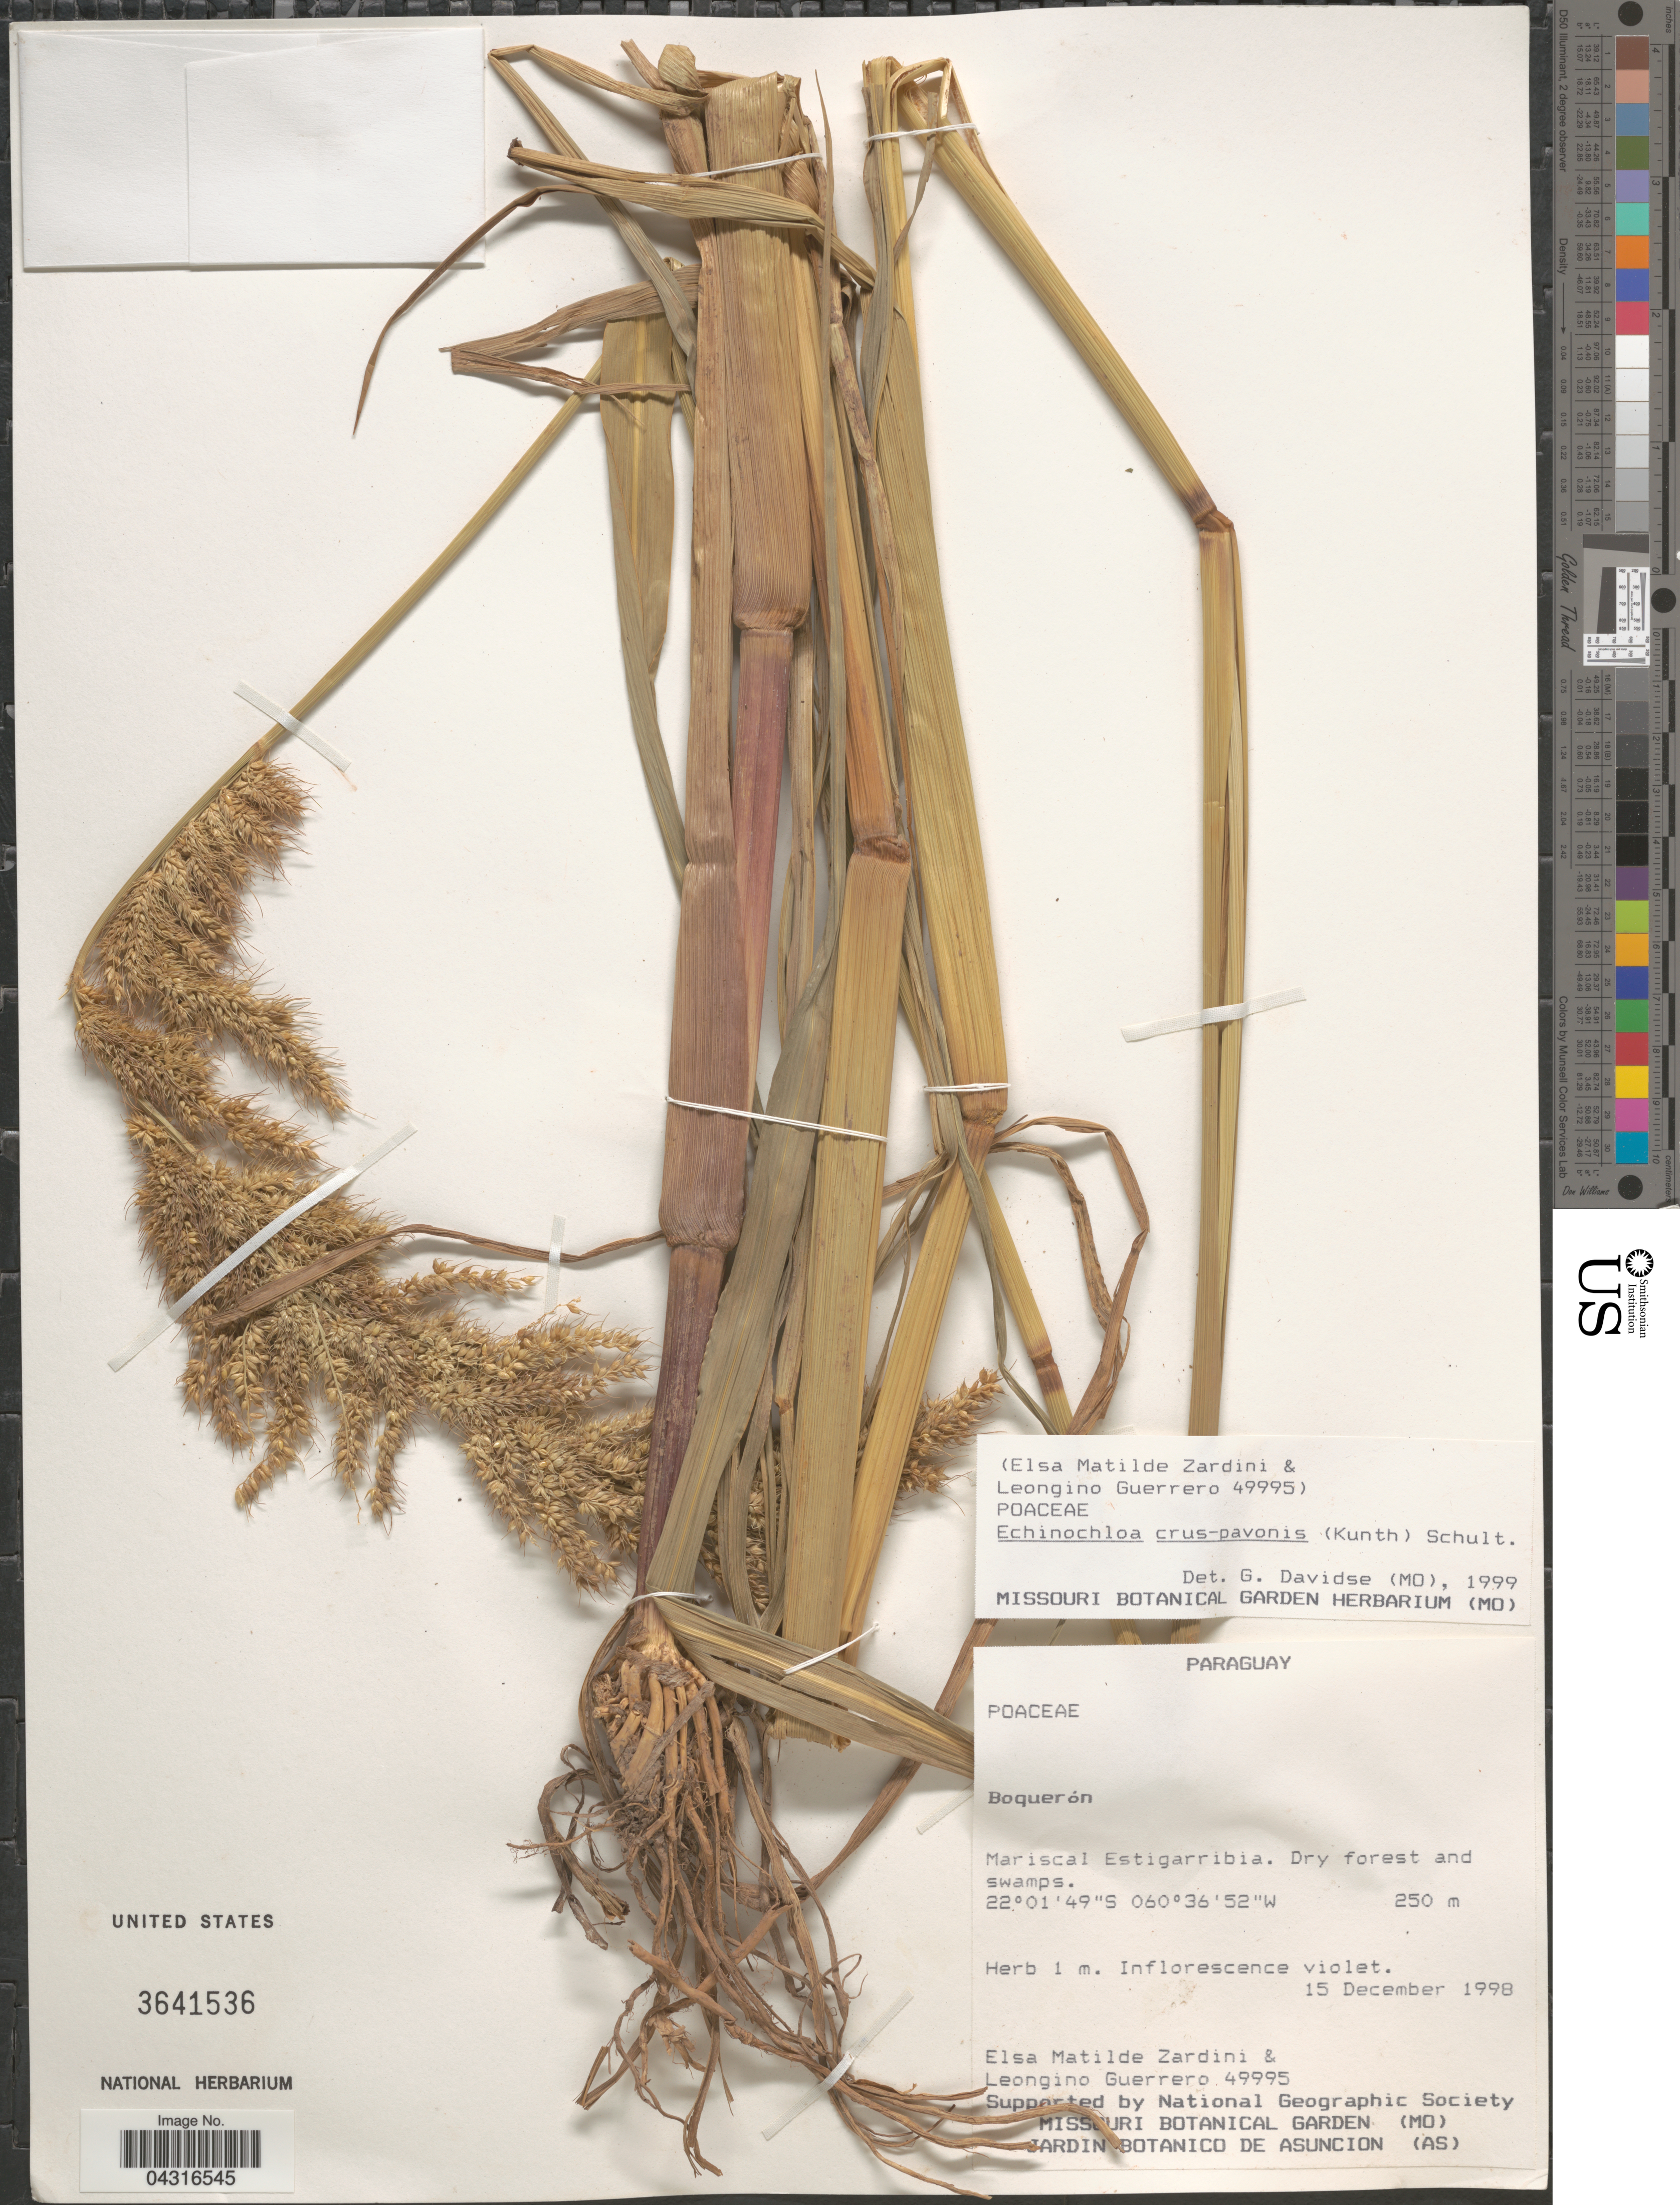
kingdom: Plantae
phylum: Tracheophyta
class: Liliopsida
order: Poales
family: Poaceae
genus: Echinochloa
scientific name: Echinochloa crus-pavonis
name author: (Kunth) Schult.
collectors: E. M. Zardini & L. Guerrero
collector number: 49995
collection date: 1998-12-15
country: Paraguay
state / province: Boqueron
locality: Mariscal Estigarribia.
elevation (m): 250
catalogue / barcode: US 3641536